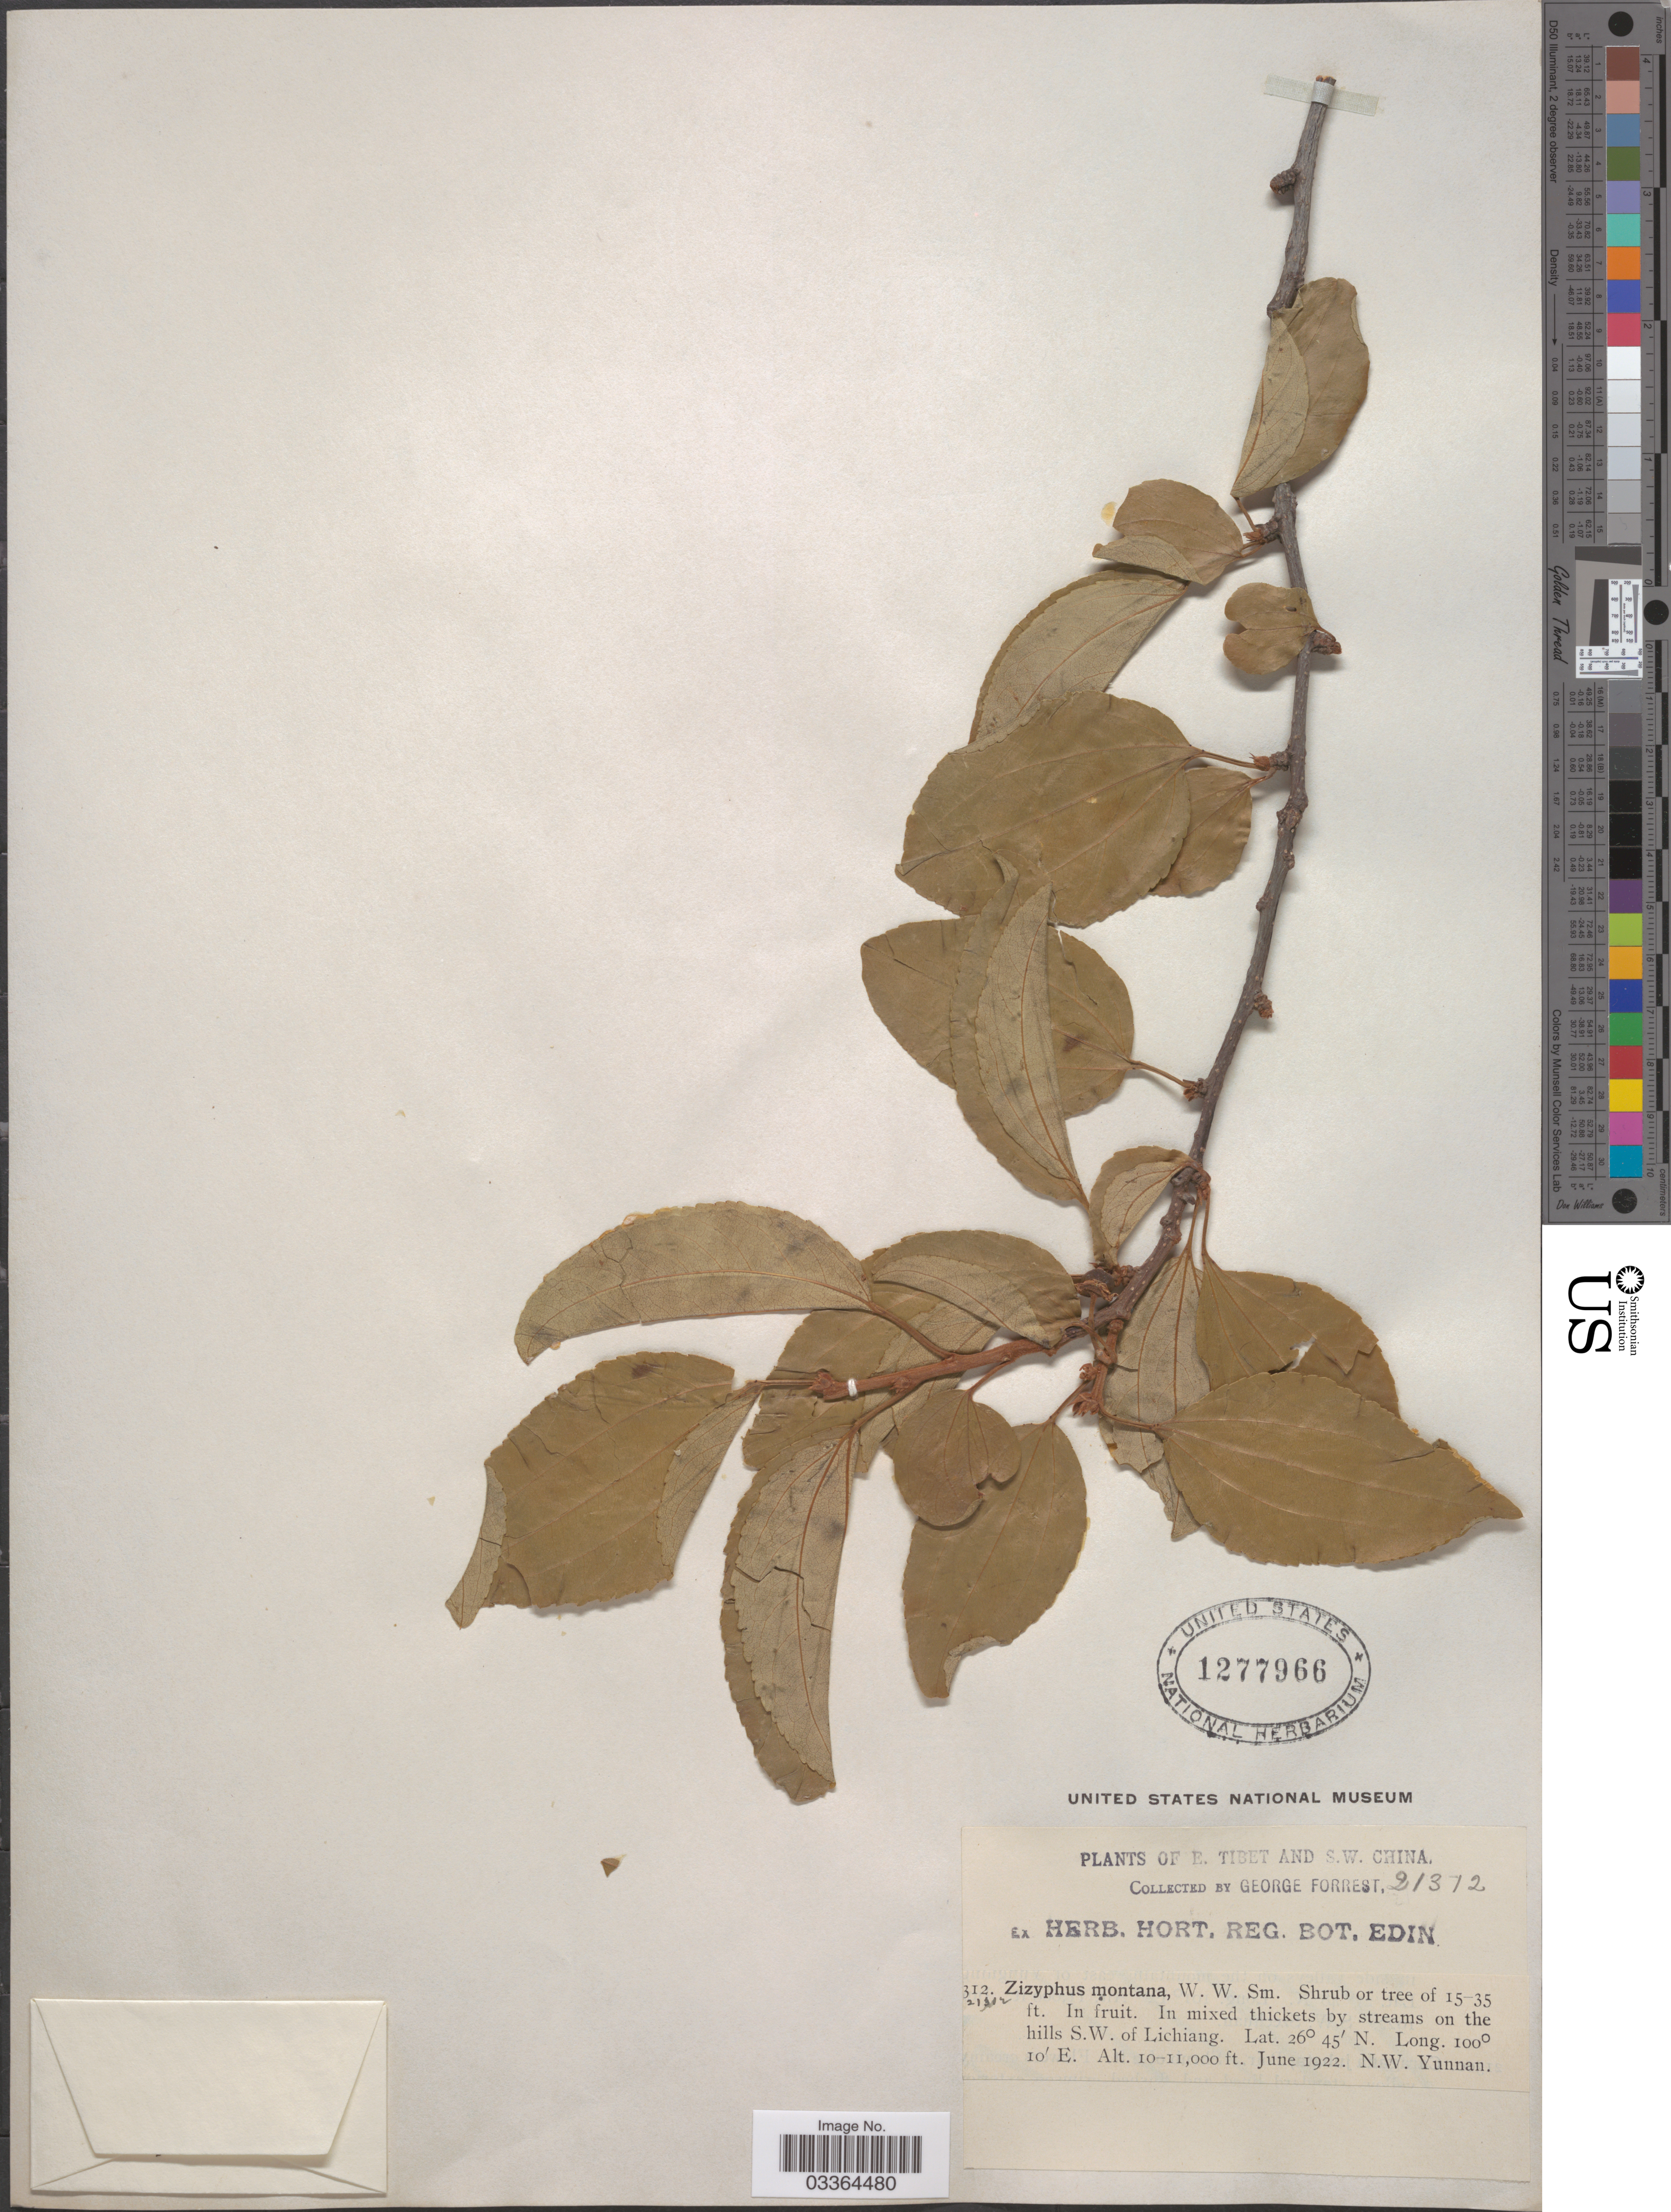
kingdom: Plantae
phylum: Tracheophyta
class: Magnoliopsida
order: Rosales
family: Rhamnaceae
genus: Ziziphus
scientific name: Ziziphus montana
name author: W.W. Sm.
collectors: G. Forrest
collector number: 21372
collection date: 1922-06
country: China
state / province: Yunnan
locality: E. Tibet and S.W. China. In mixed thickets by streams on the hills S.W. of Lichiang. N.W. Yunnan.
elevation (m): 3048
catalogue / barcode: US 1277966